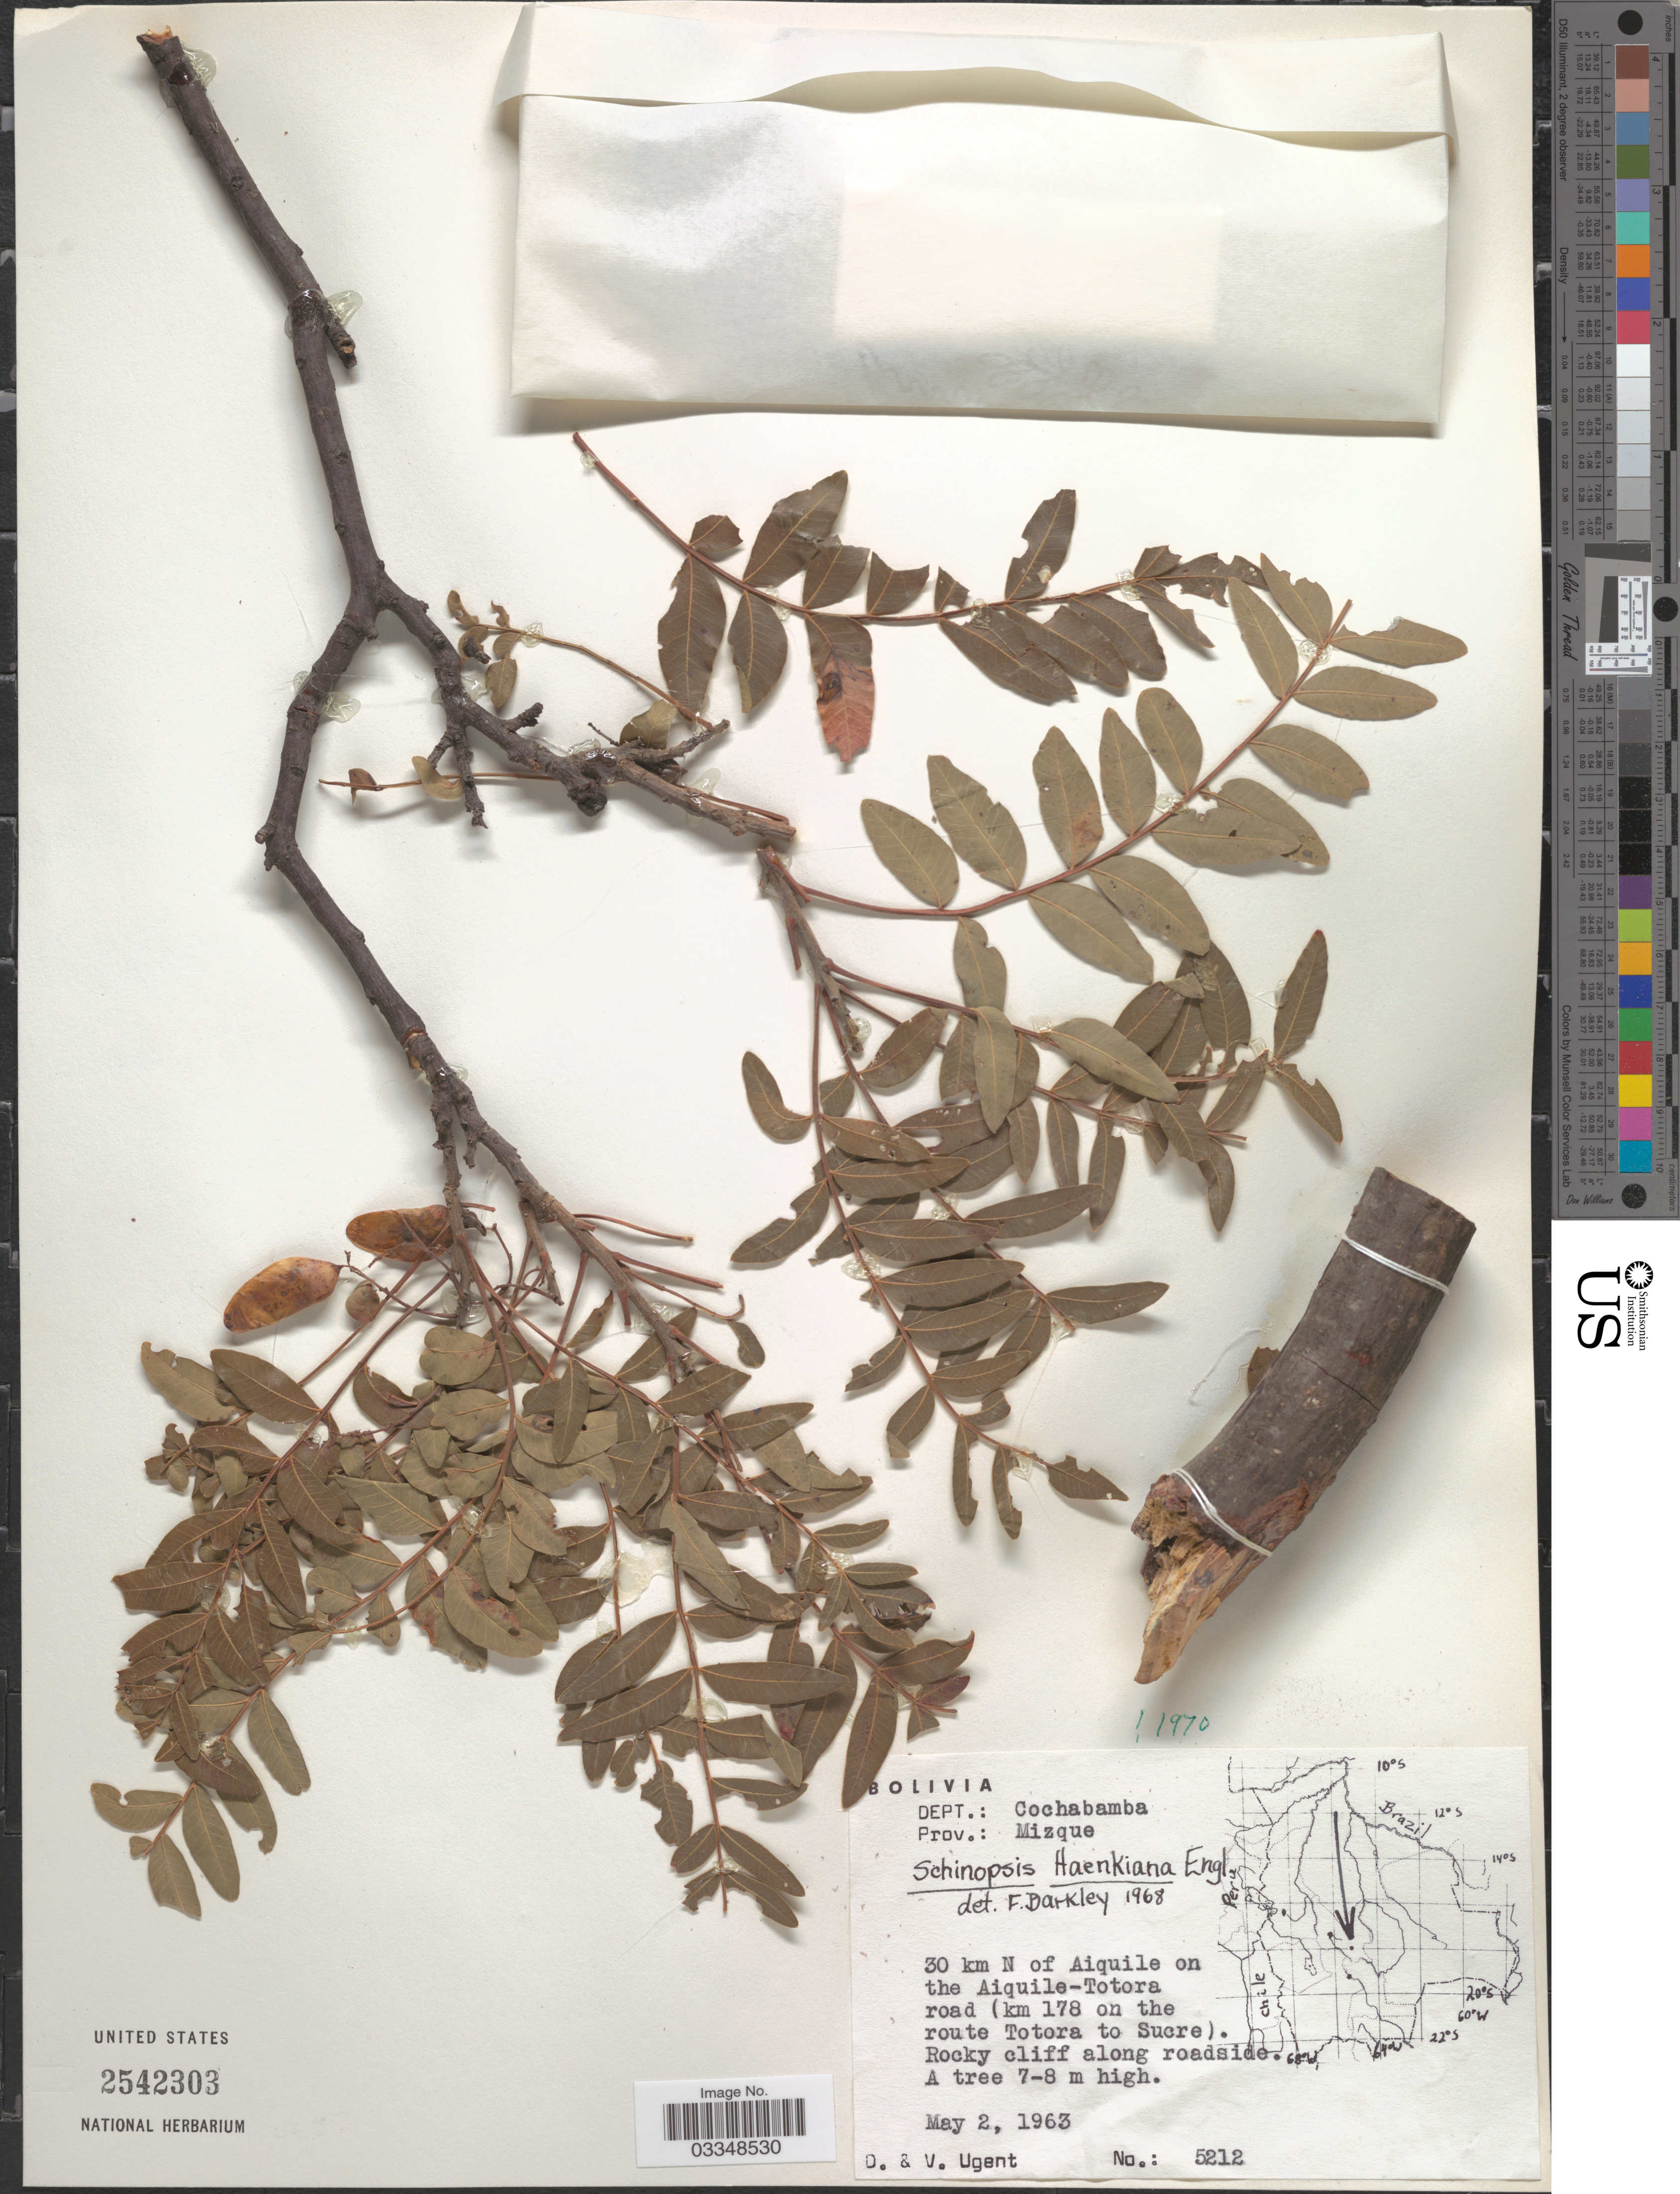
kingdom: Plantae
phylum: Tracheophyta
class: Magnoliopsida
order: Sapindales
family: Anacardiaceae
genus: Schinopsis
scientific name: Schinopsis haenkeana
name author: Engl.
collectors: D. Ugent & V. Ugent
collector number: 5212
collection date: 1963-05-02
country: Bolivia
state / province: Cochabamba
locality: Dept.: Cochabamba, Prov.: Mizque. 30 km N of Aiquile on the Aiquile-Totora road (km 178 on the route Totora to Sucre).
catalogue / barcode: US 2542303